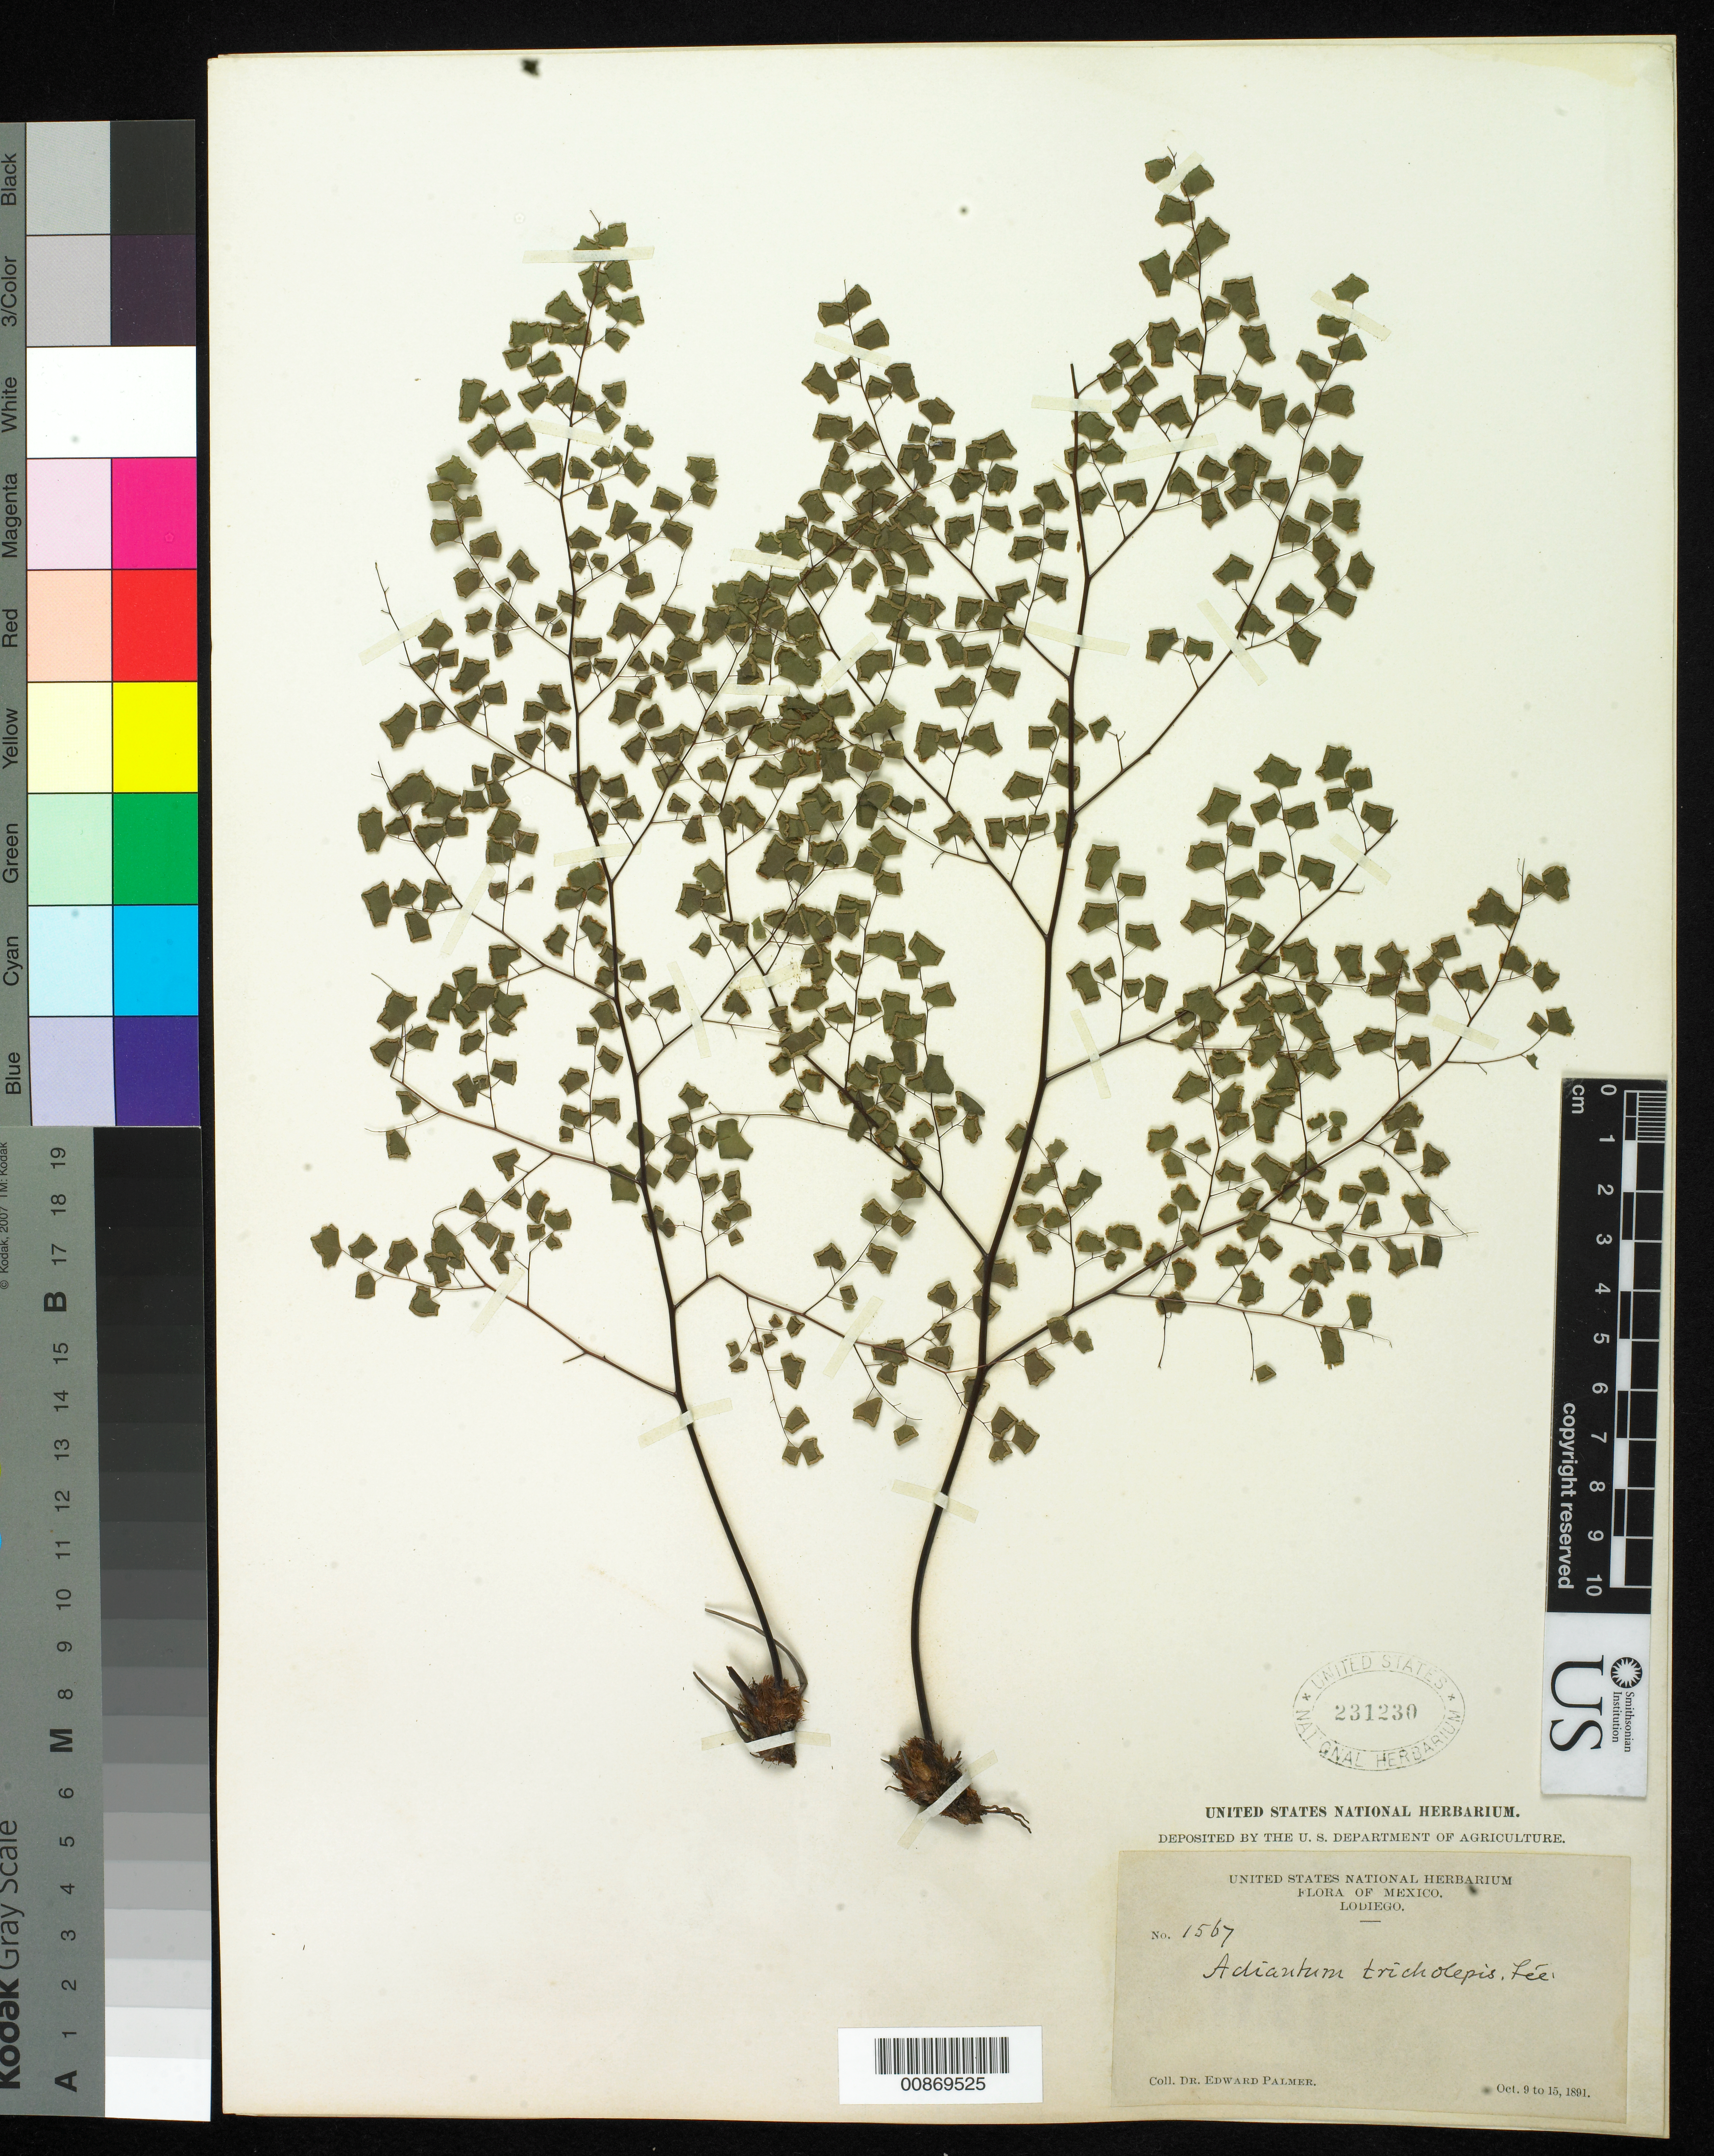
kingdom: Plantae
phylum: Tracheophyta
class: Polypodiopsida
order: Polypodiales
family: Pteridaceae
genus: Adiantum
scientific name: Adiantum tricholepis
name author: Fée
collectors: E. Palmer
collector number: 1567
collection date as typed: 09 Oct 1891 to 15 Oct 1891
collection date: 1891-10-09/1891-10-15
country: Mexico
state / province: Sinaloa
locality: Lodiego, Sinaloa.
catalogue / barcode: US 231230